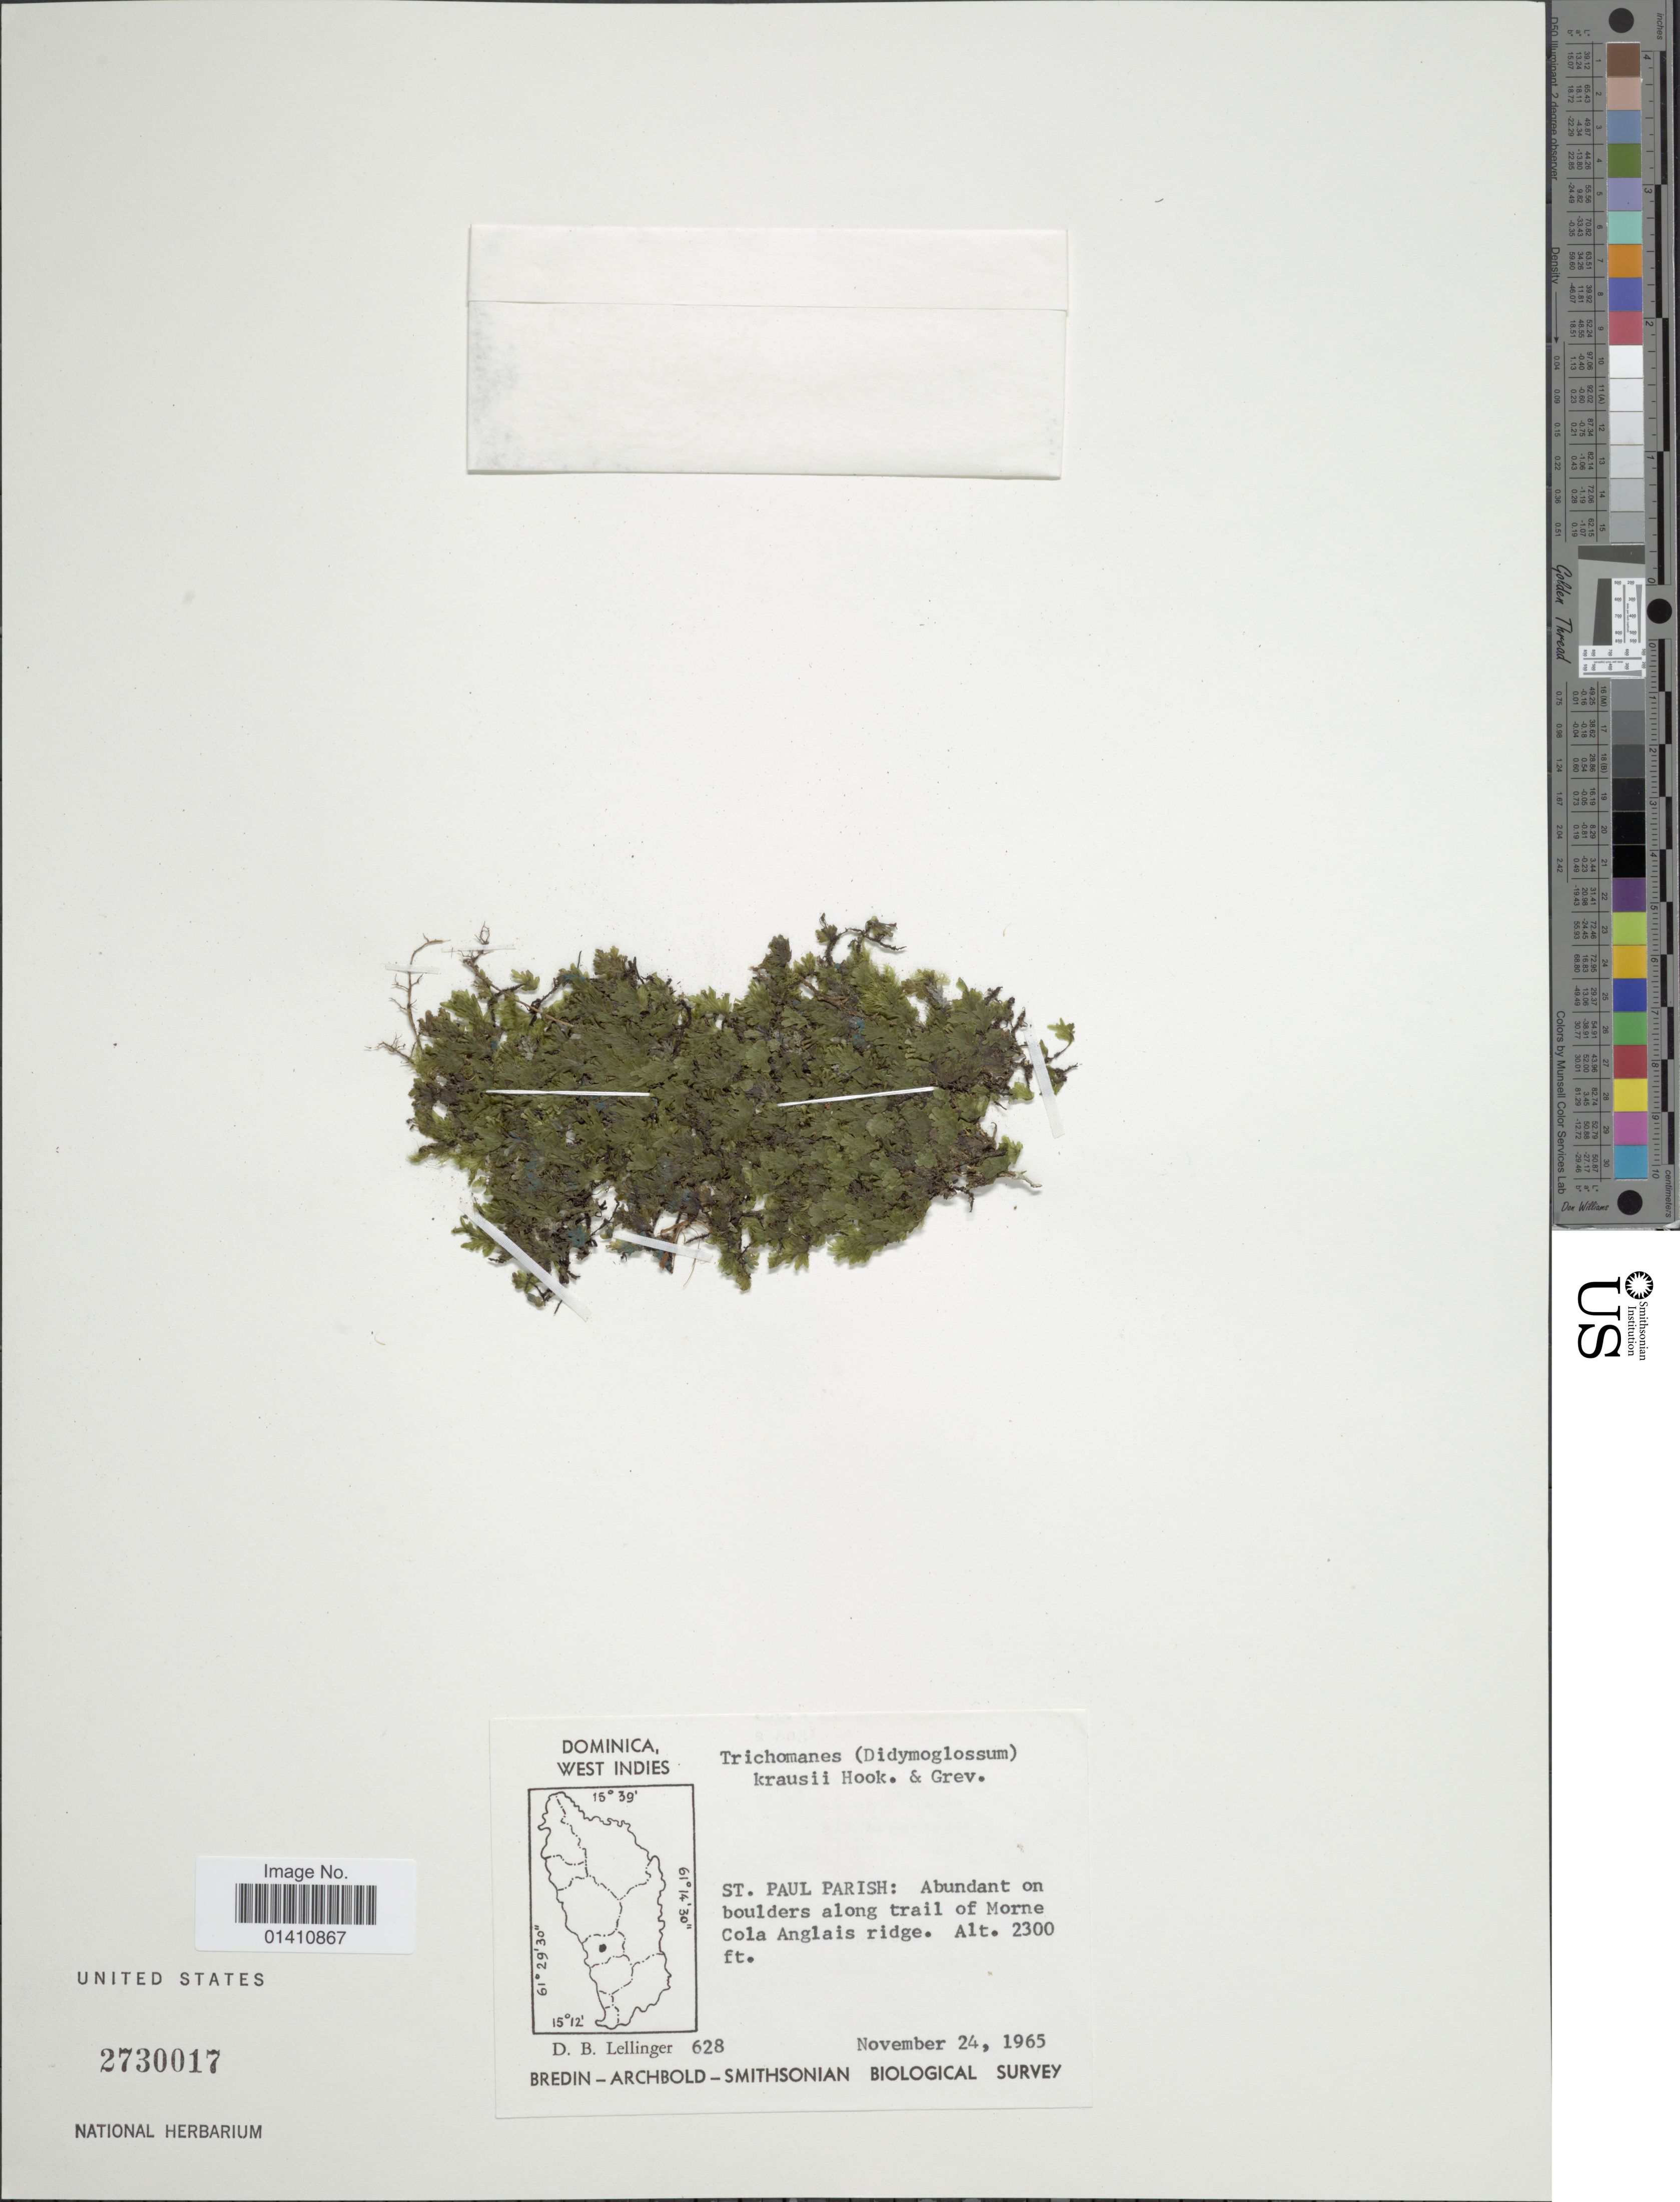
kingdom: Plantae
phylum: Tracheophyta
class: Polypodiopsida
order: Hymenophyllales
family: Hymenophyllaceae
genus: Didymoglossum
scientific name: Didymoglossum kraussii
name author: (Hook. & Grev.) C. Presl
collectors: D. B. Lellinger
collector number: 628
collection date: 1965-11-24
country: Dominica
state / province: St. Paul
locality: St. Paul Parish: Abundant on boulders along trail of Morne Cola Anglais ridge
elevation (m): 701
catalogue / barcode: US 2730017